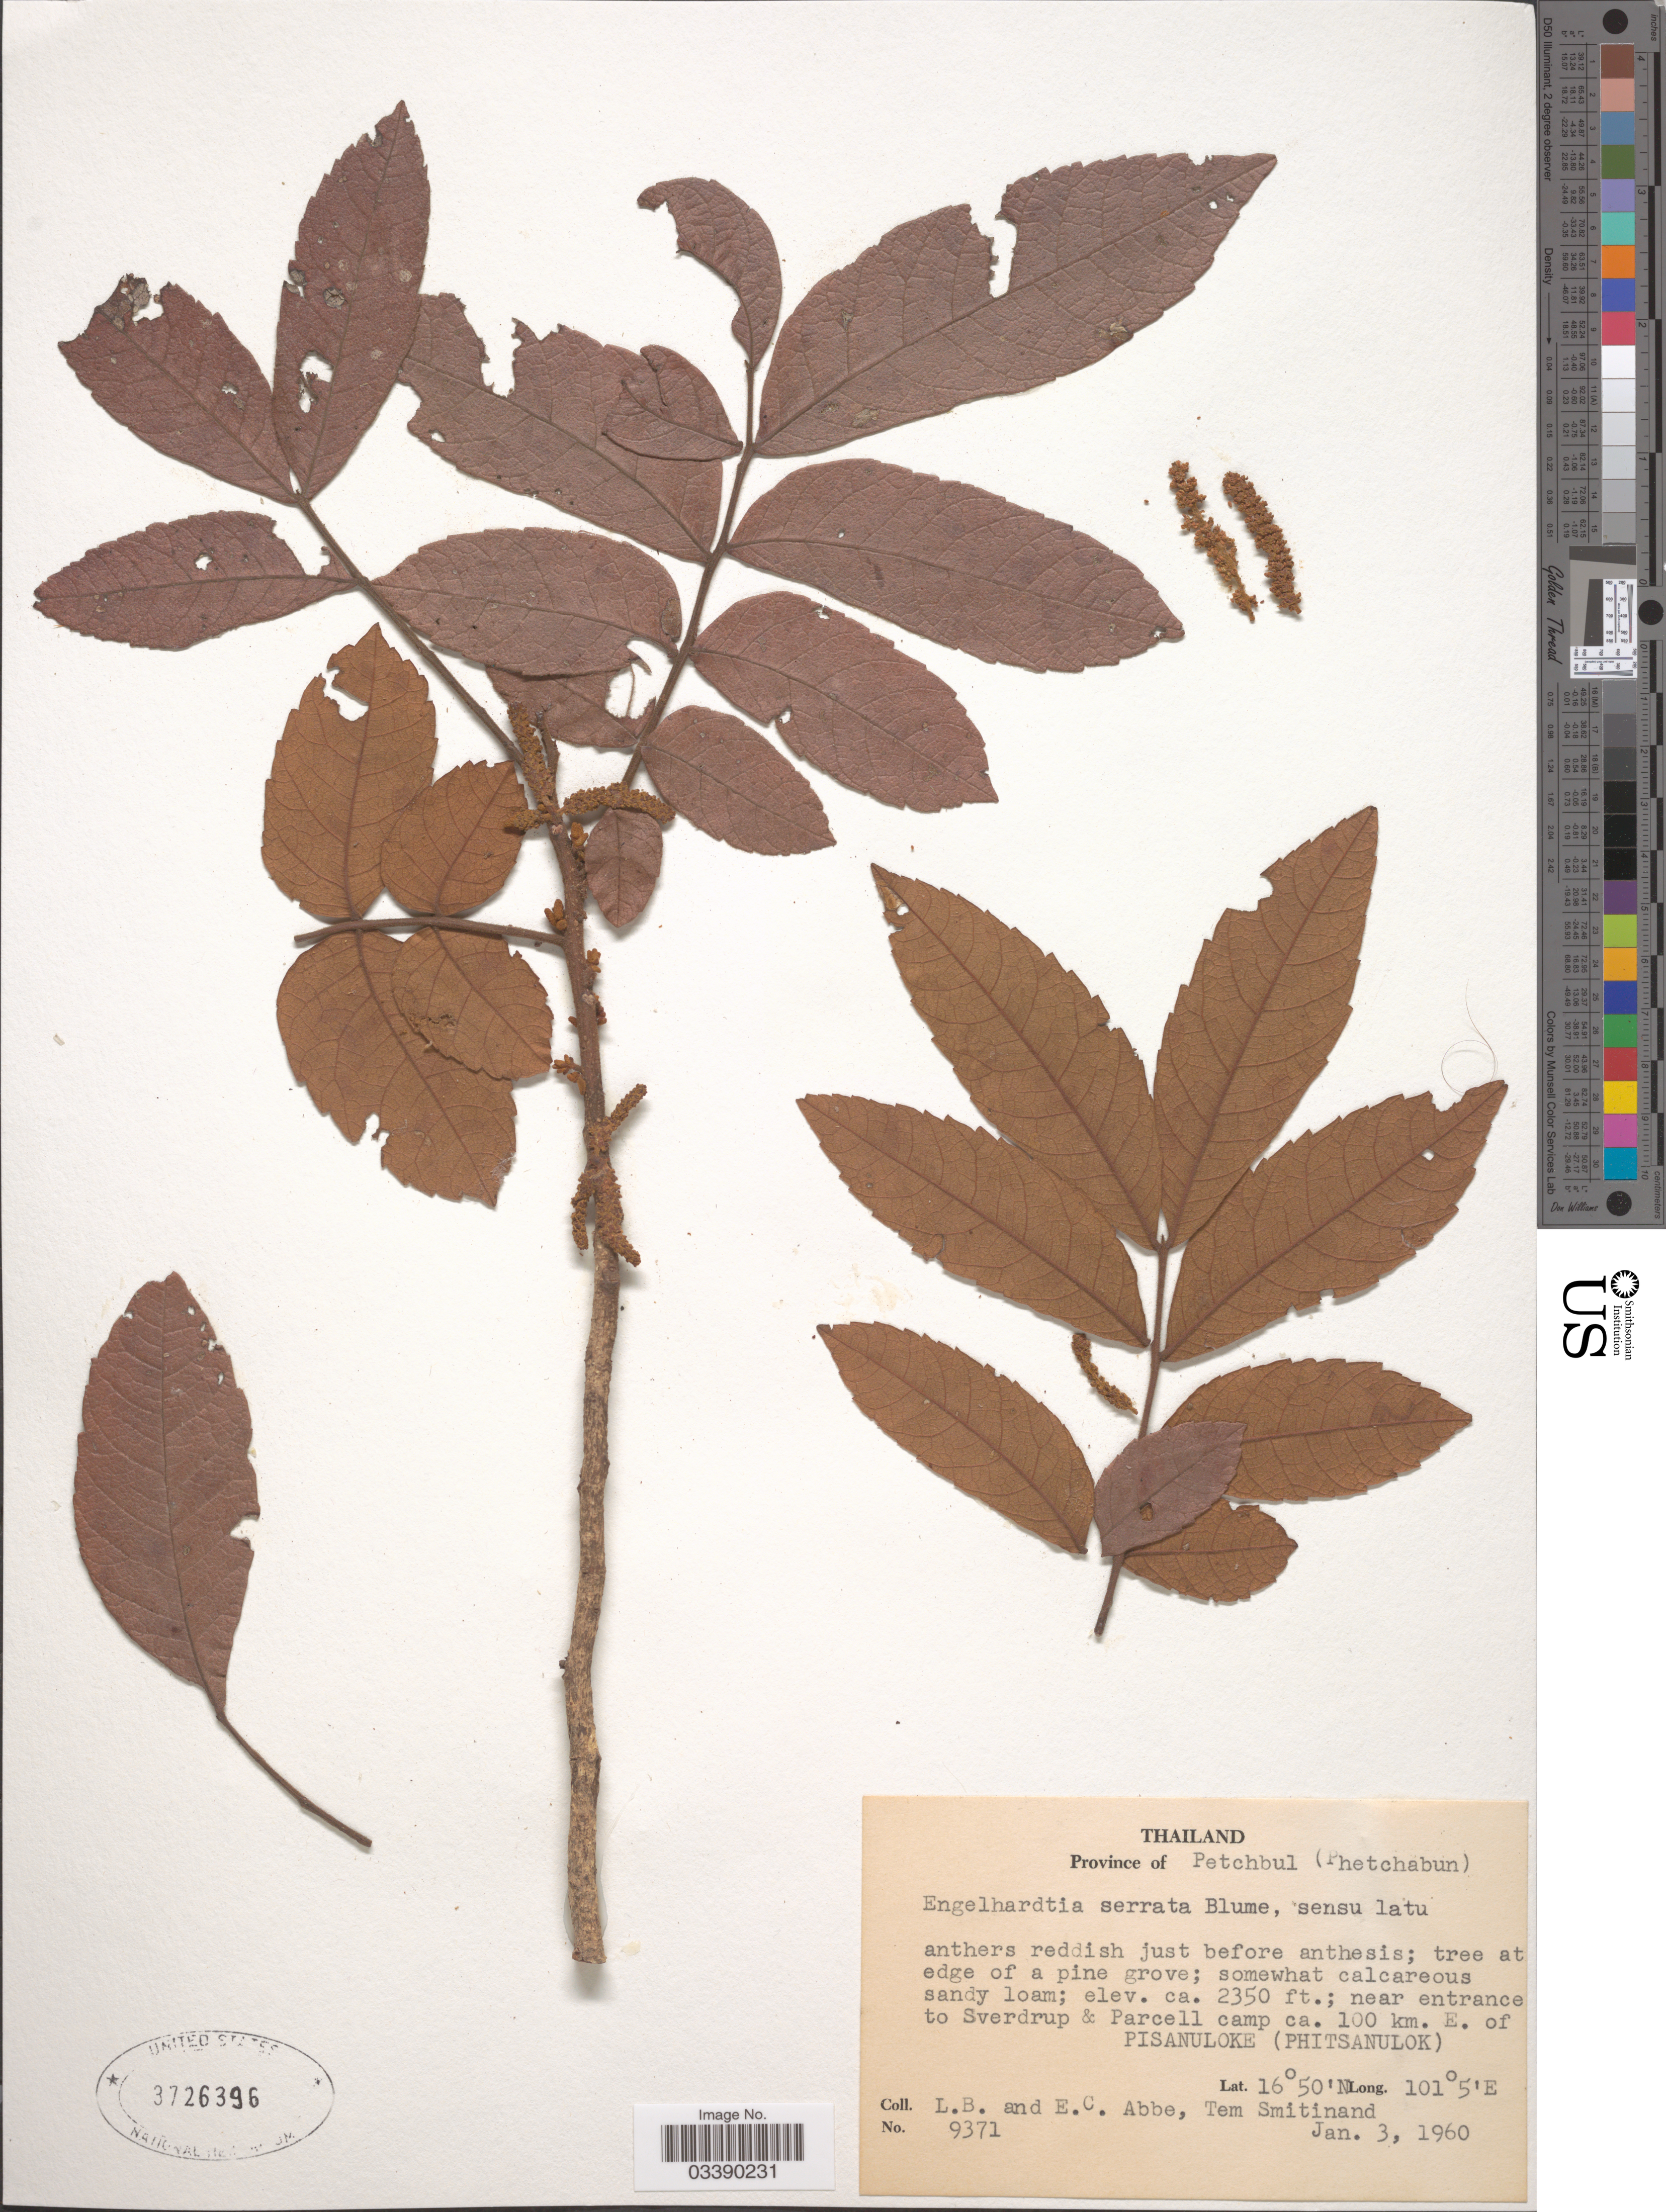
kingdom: Plantae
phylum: Tracheophyta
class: Magnoliopsida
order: Fagales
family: Juglandaceae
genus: Engelhardia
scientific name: Engelhardia serrata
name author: Blume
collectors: L. B. Abbe, E. C. Abbe & T. Smitinand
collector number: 9371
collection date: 1960-01-03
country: Thailand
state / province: Phetchabun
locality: Petchbul. Near entrance to Sverdrup & Parcell camp ca. 100 km. E. of Pisanuloke (Phitsanulok).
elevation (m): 716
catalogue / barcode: US 3726396